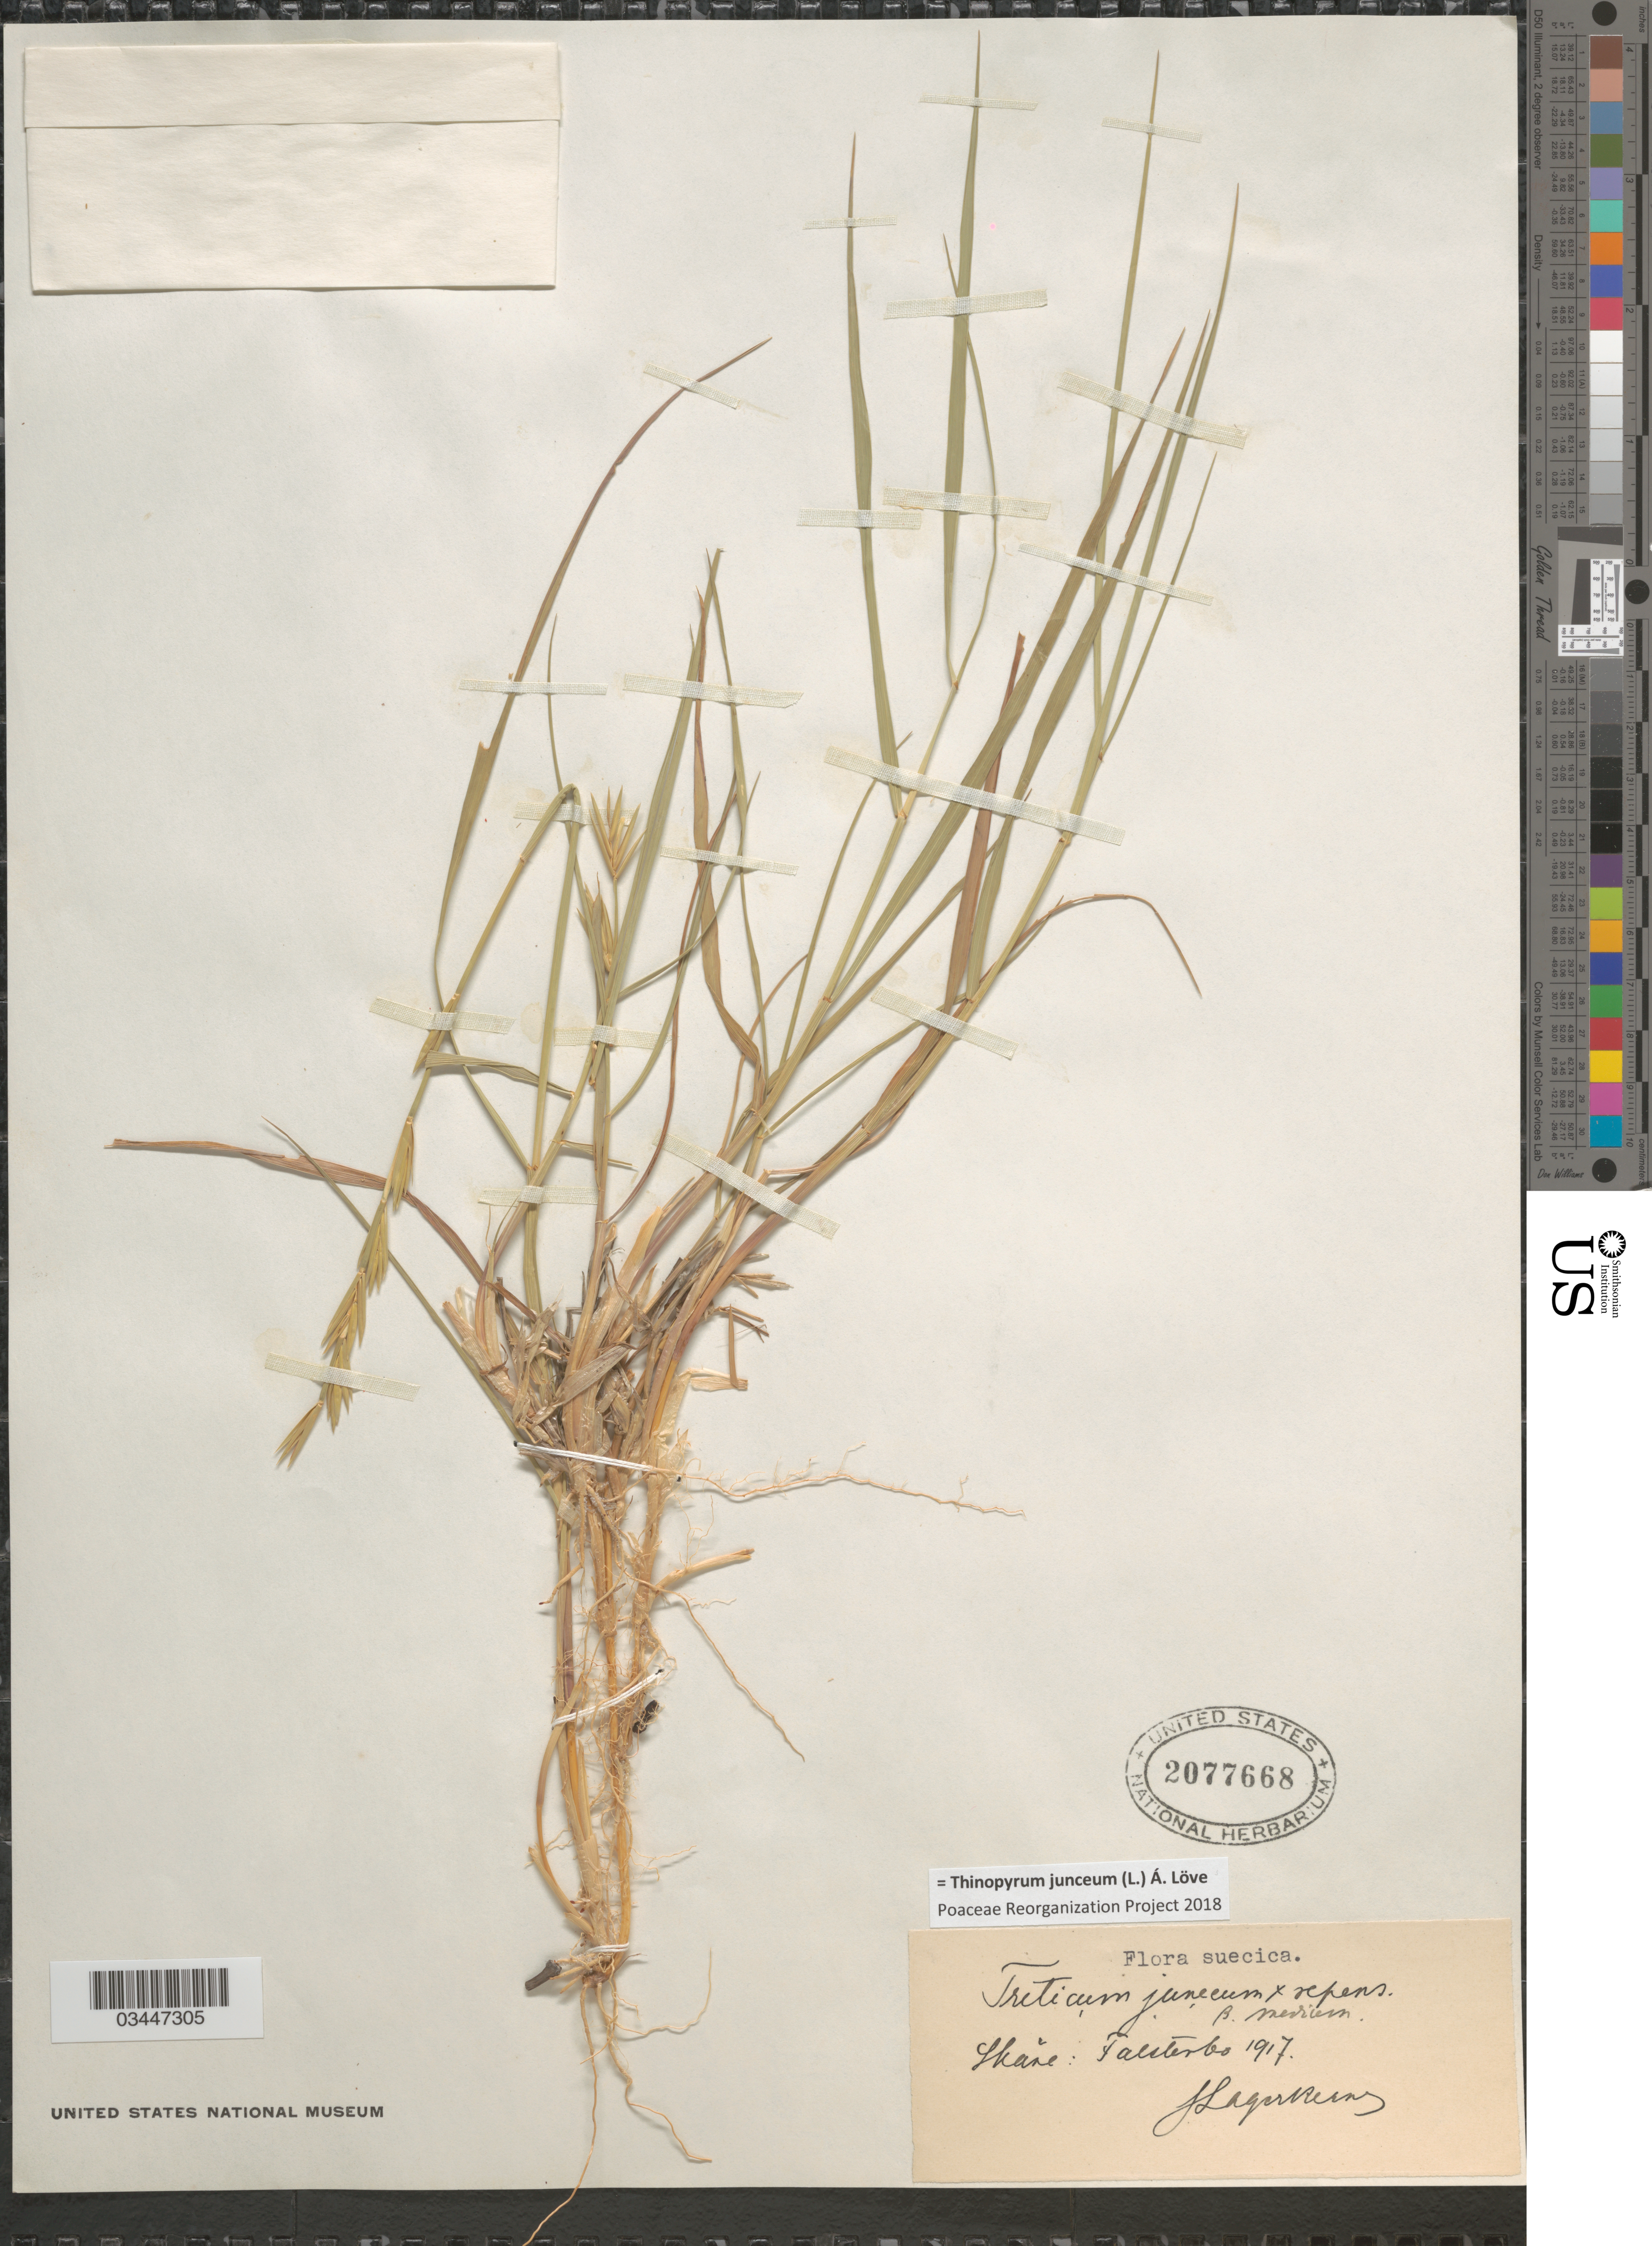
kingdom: Plantae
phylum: Tracheophyta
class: Liliopsida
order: Poales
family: Poaceae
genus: Thinopyrum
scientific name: Thinopyrum junceum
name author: (L.) Á. Löve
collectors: J. Lagerkranz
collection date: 1917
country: Sweden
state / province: Skåne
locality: Suecica. Falsterbo.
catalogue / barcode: US 2077668